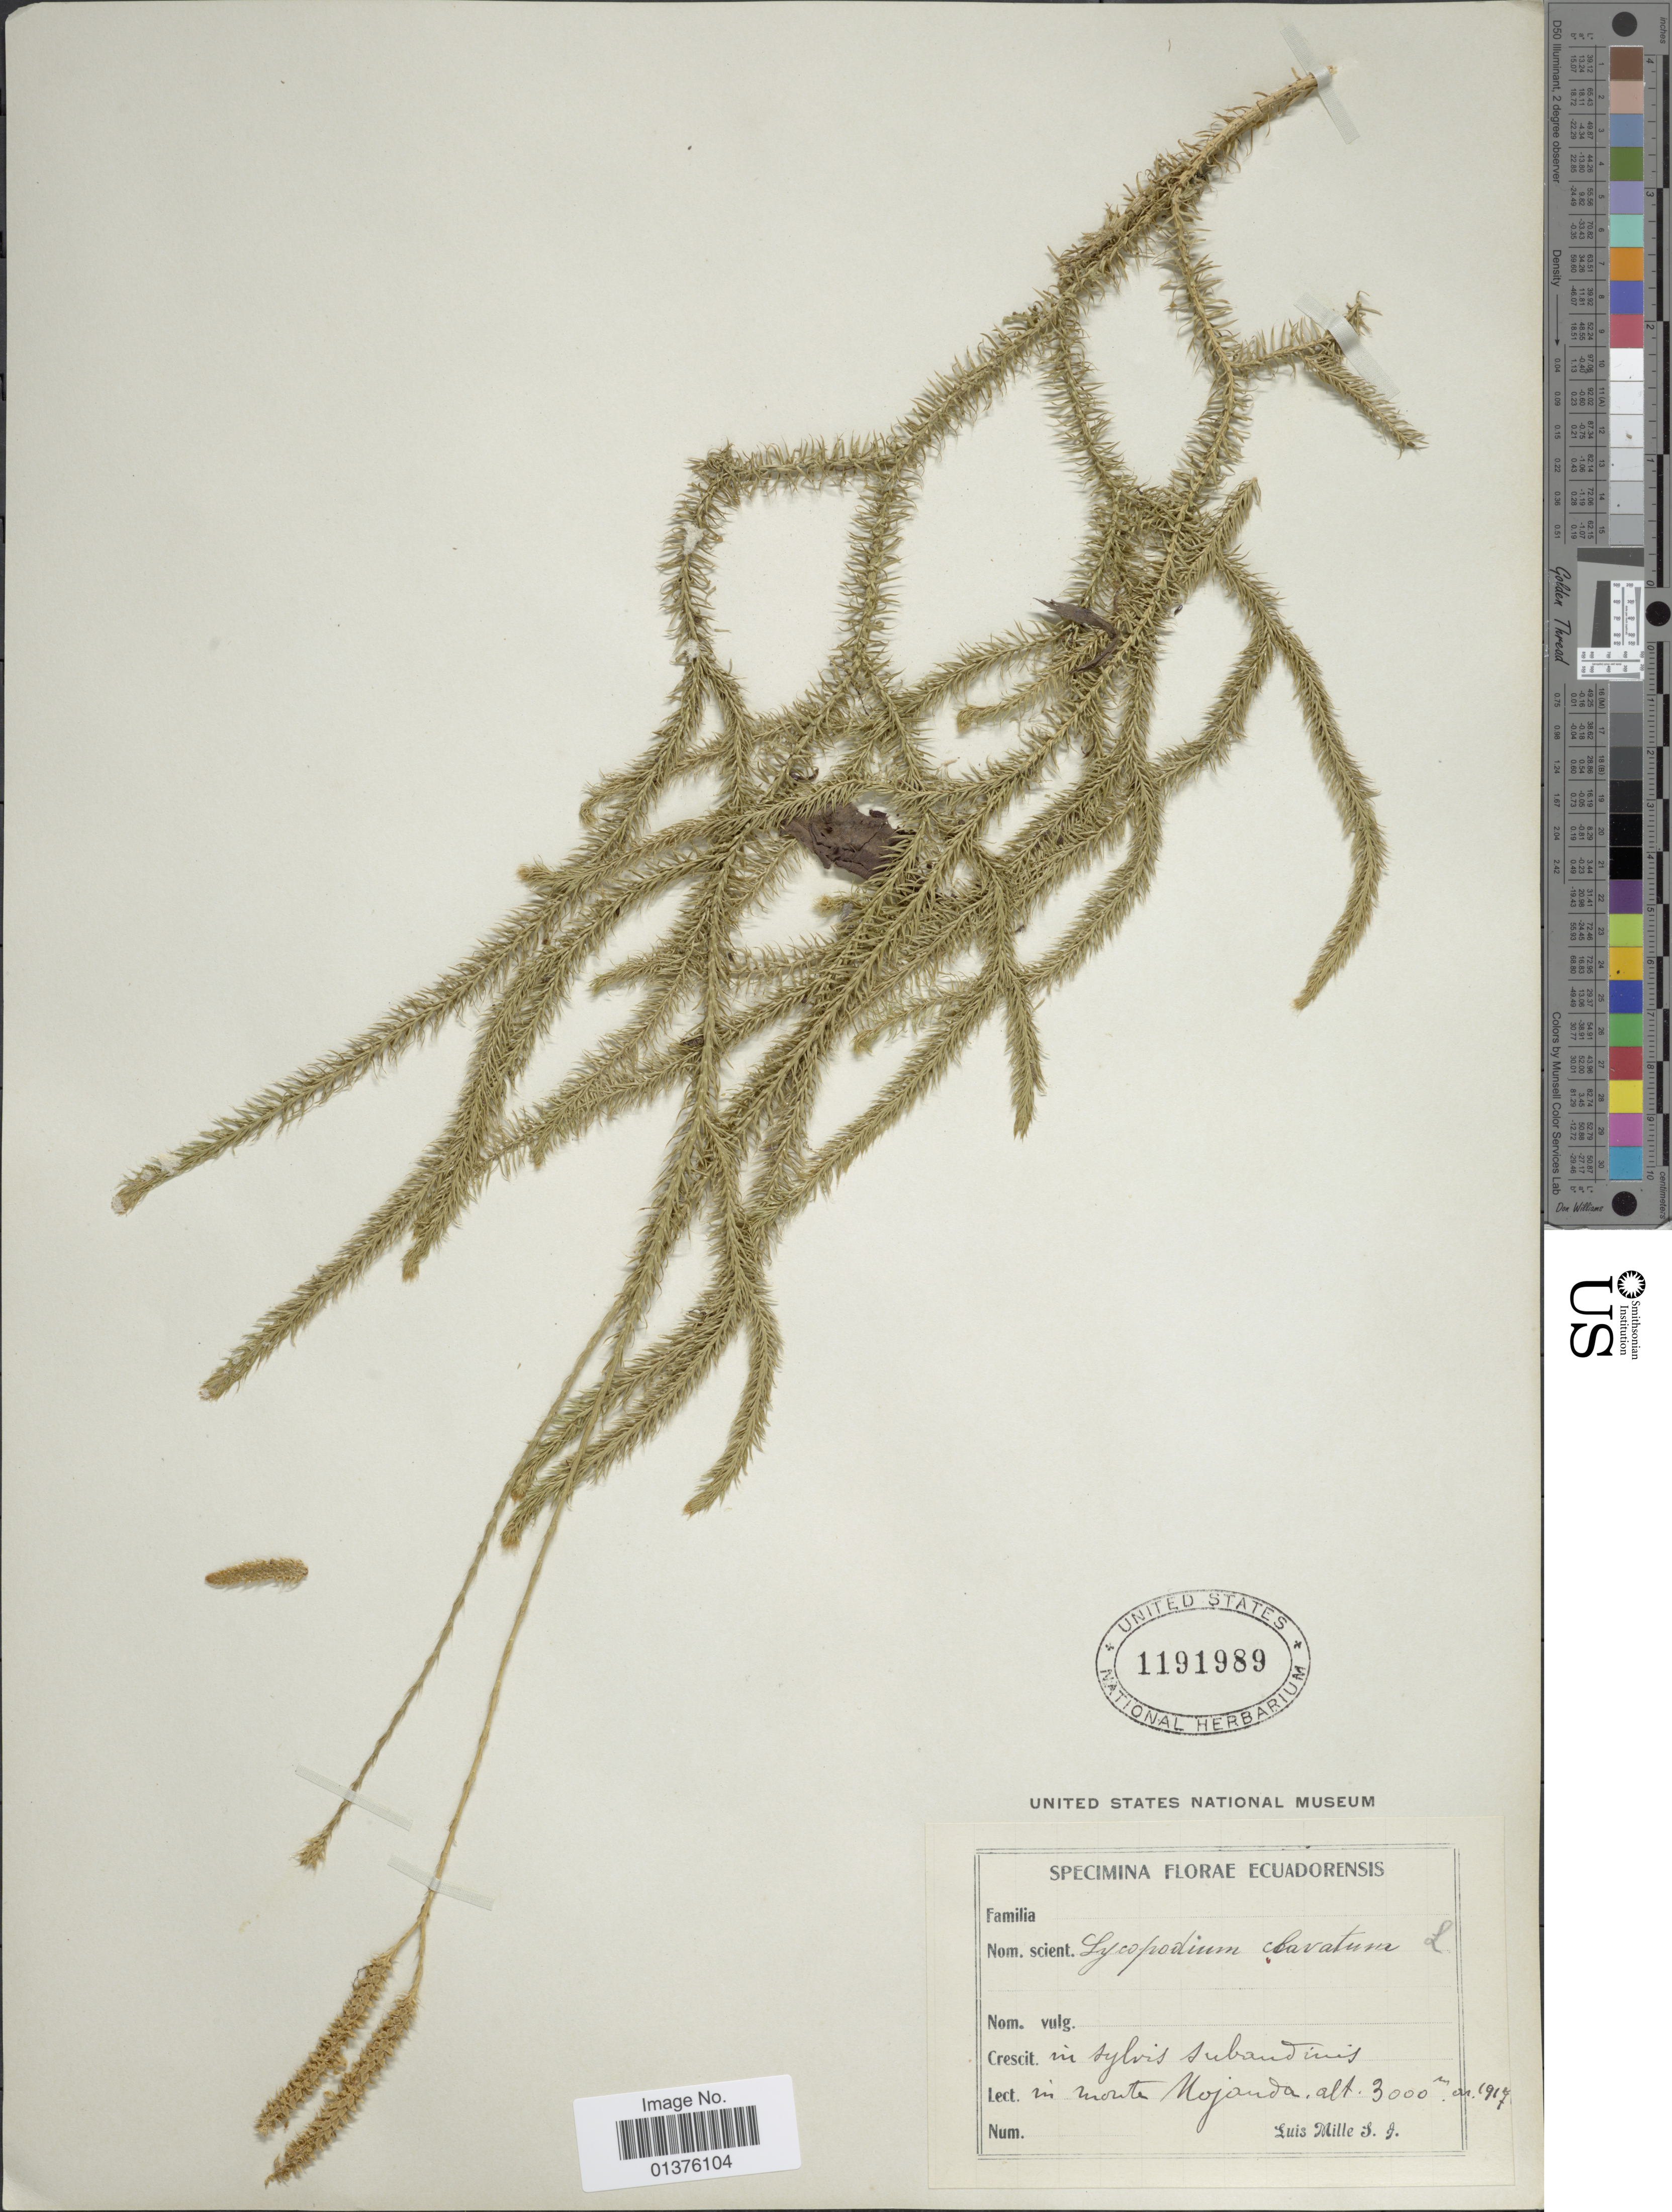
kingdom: Plantae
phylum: Tracheophyta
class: Lycopodiopsida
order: Lycopodiales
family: Lycopodiaceae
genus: Lycopodium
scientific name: Lycopodium clavatum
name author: L.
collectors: L. Mille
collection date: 1917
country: Ecuador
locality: In sylvis subdinis, in monte Mojanda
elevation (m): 3000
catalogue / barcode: US 1191989